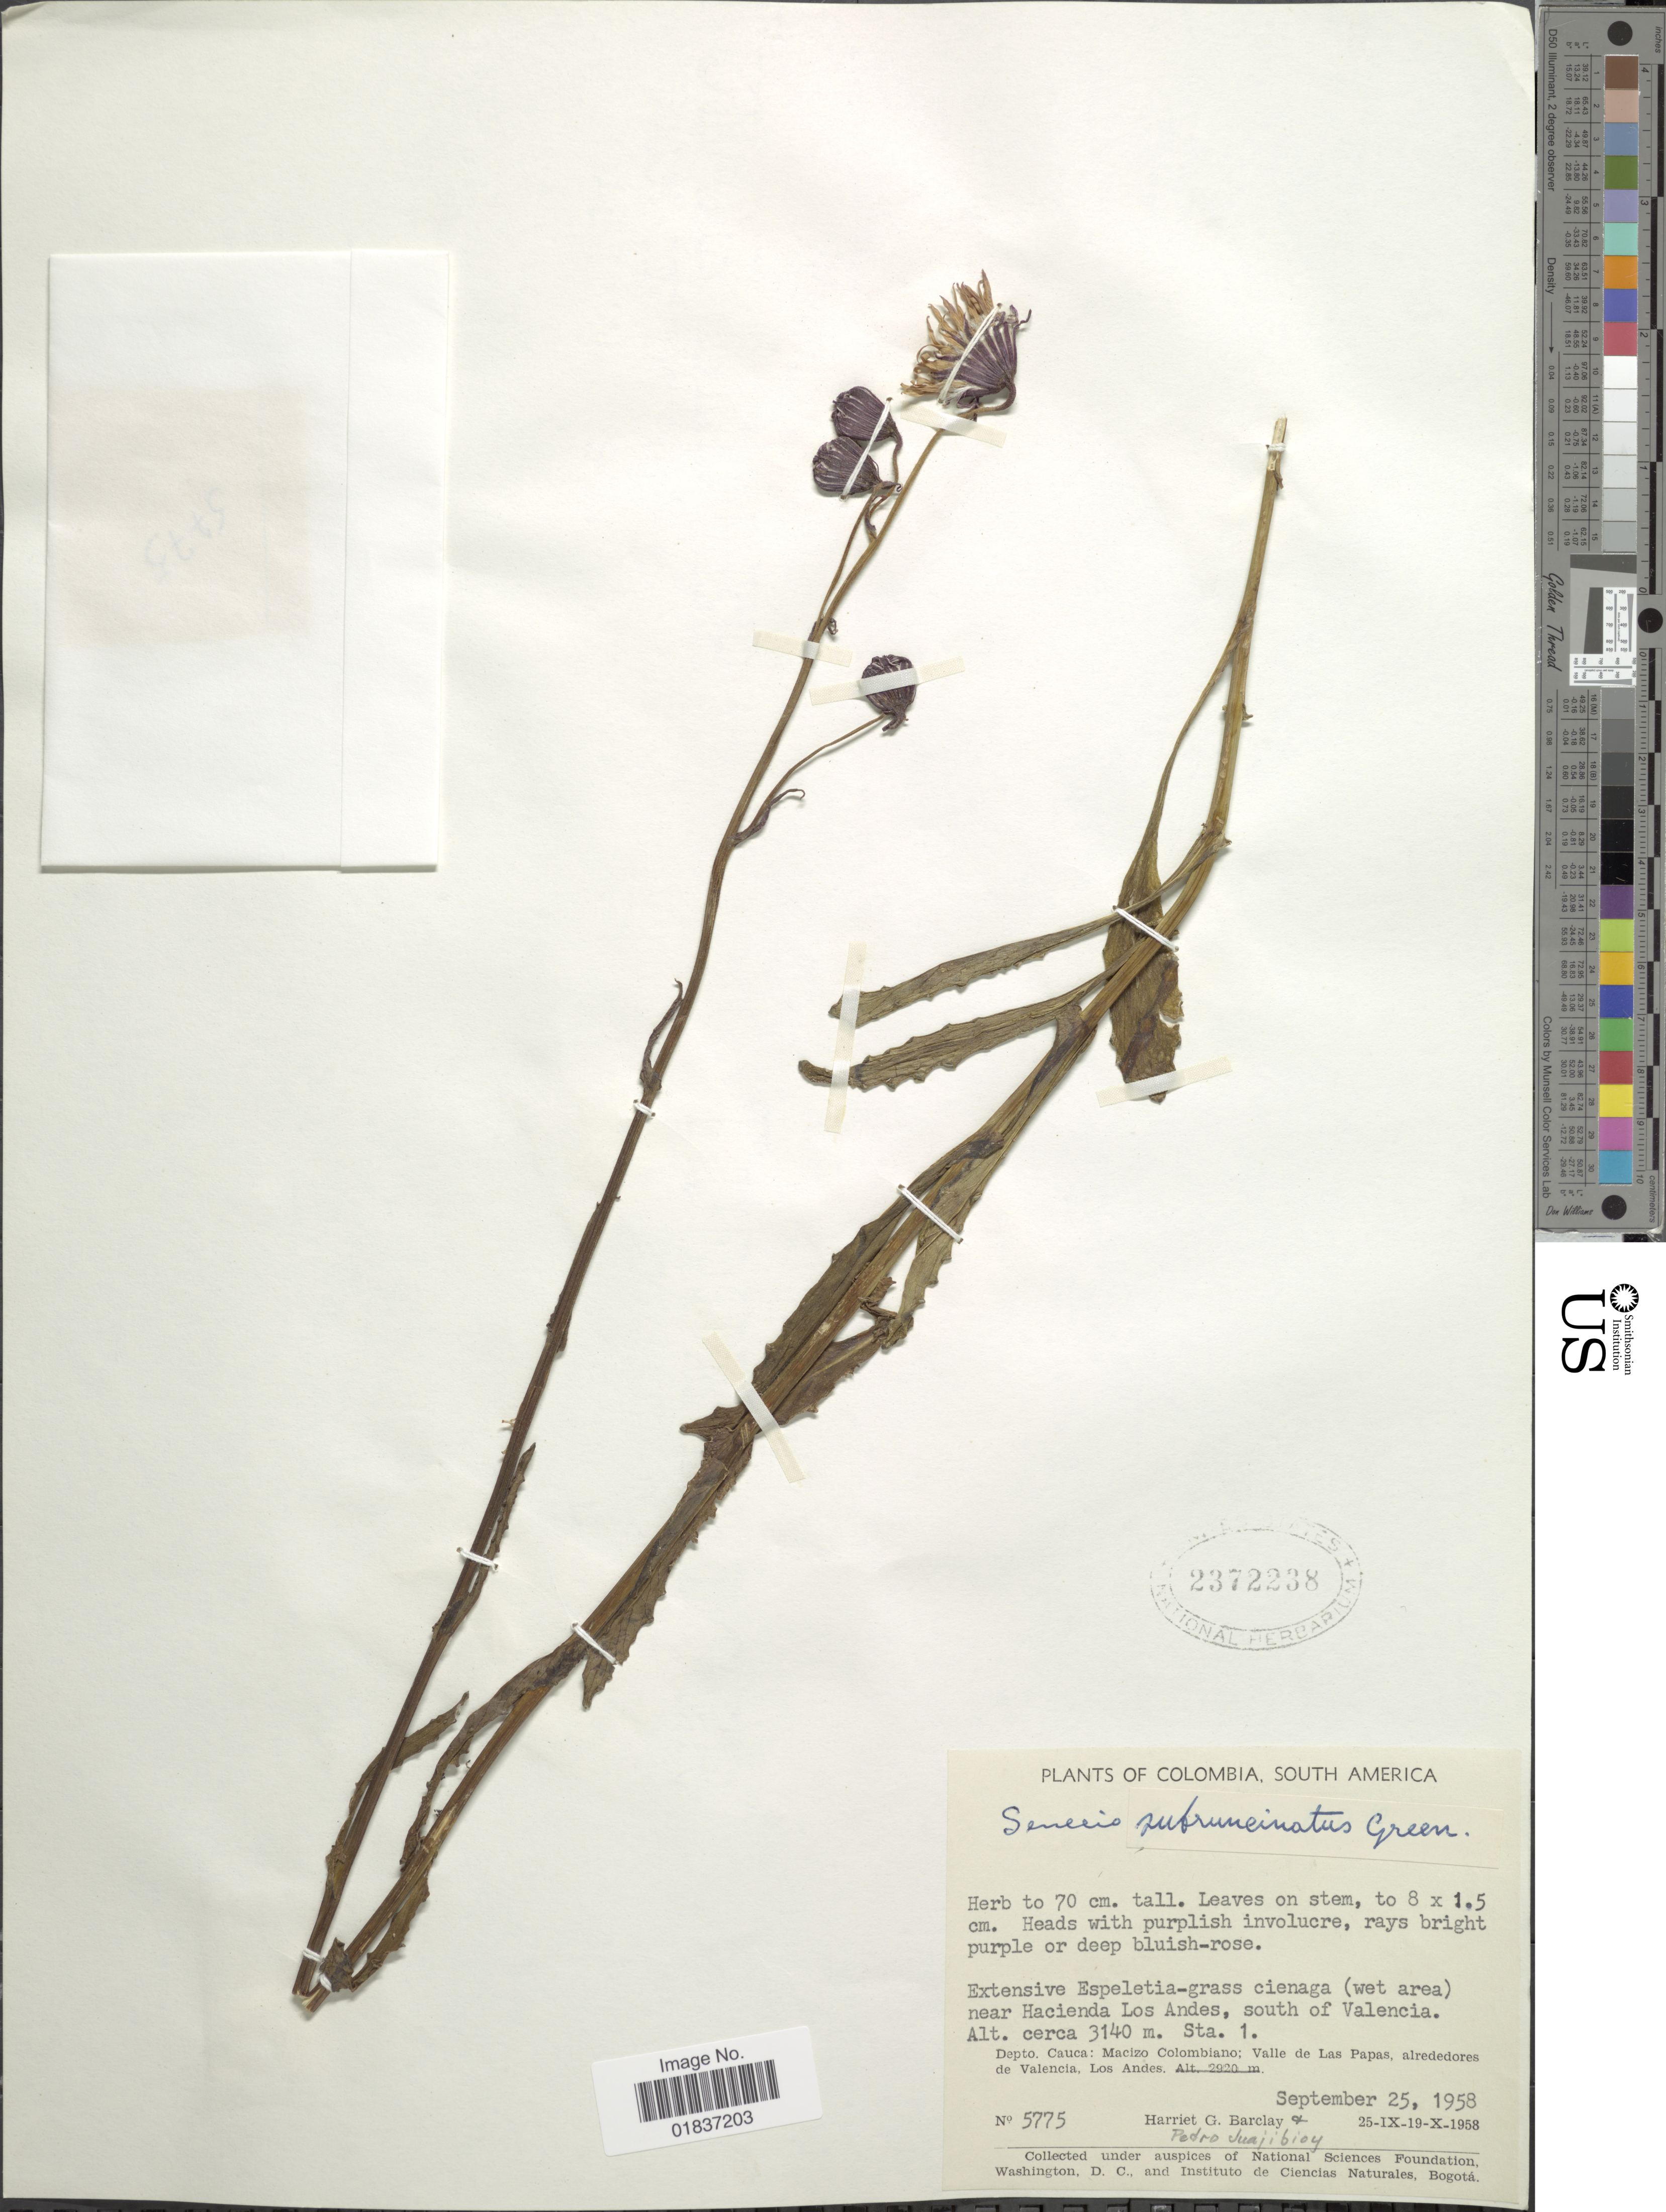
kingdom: Plantae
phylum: Tracheophyta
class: Magnoliopsida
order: Asterales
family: Asteraceae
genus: Senecio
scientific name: Senecio subruncinatus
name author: Greenm.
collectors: H. G. Barclay & P. Juajibioy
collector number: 5775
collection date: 1958-09-25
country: Colombia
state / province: Cauca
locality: Near Hacienda Los Andes, south of Valencia. Depto. Cauca: Macizo Colombiano: Valle de Las Papas, alrededores de Valencia, Los Andes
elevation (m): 3140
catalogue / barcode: US 2372238